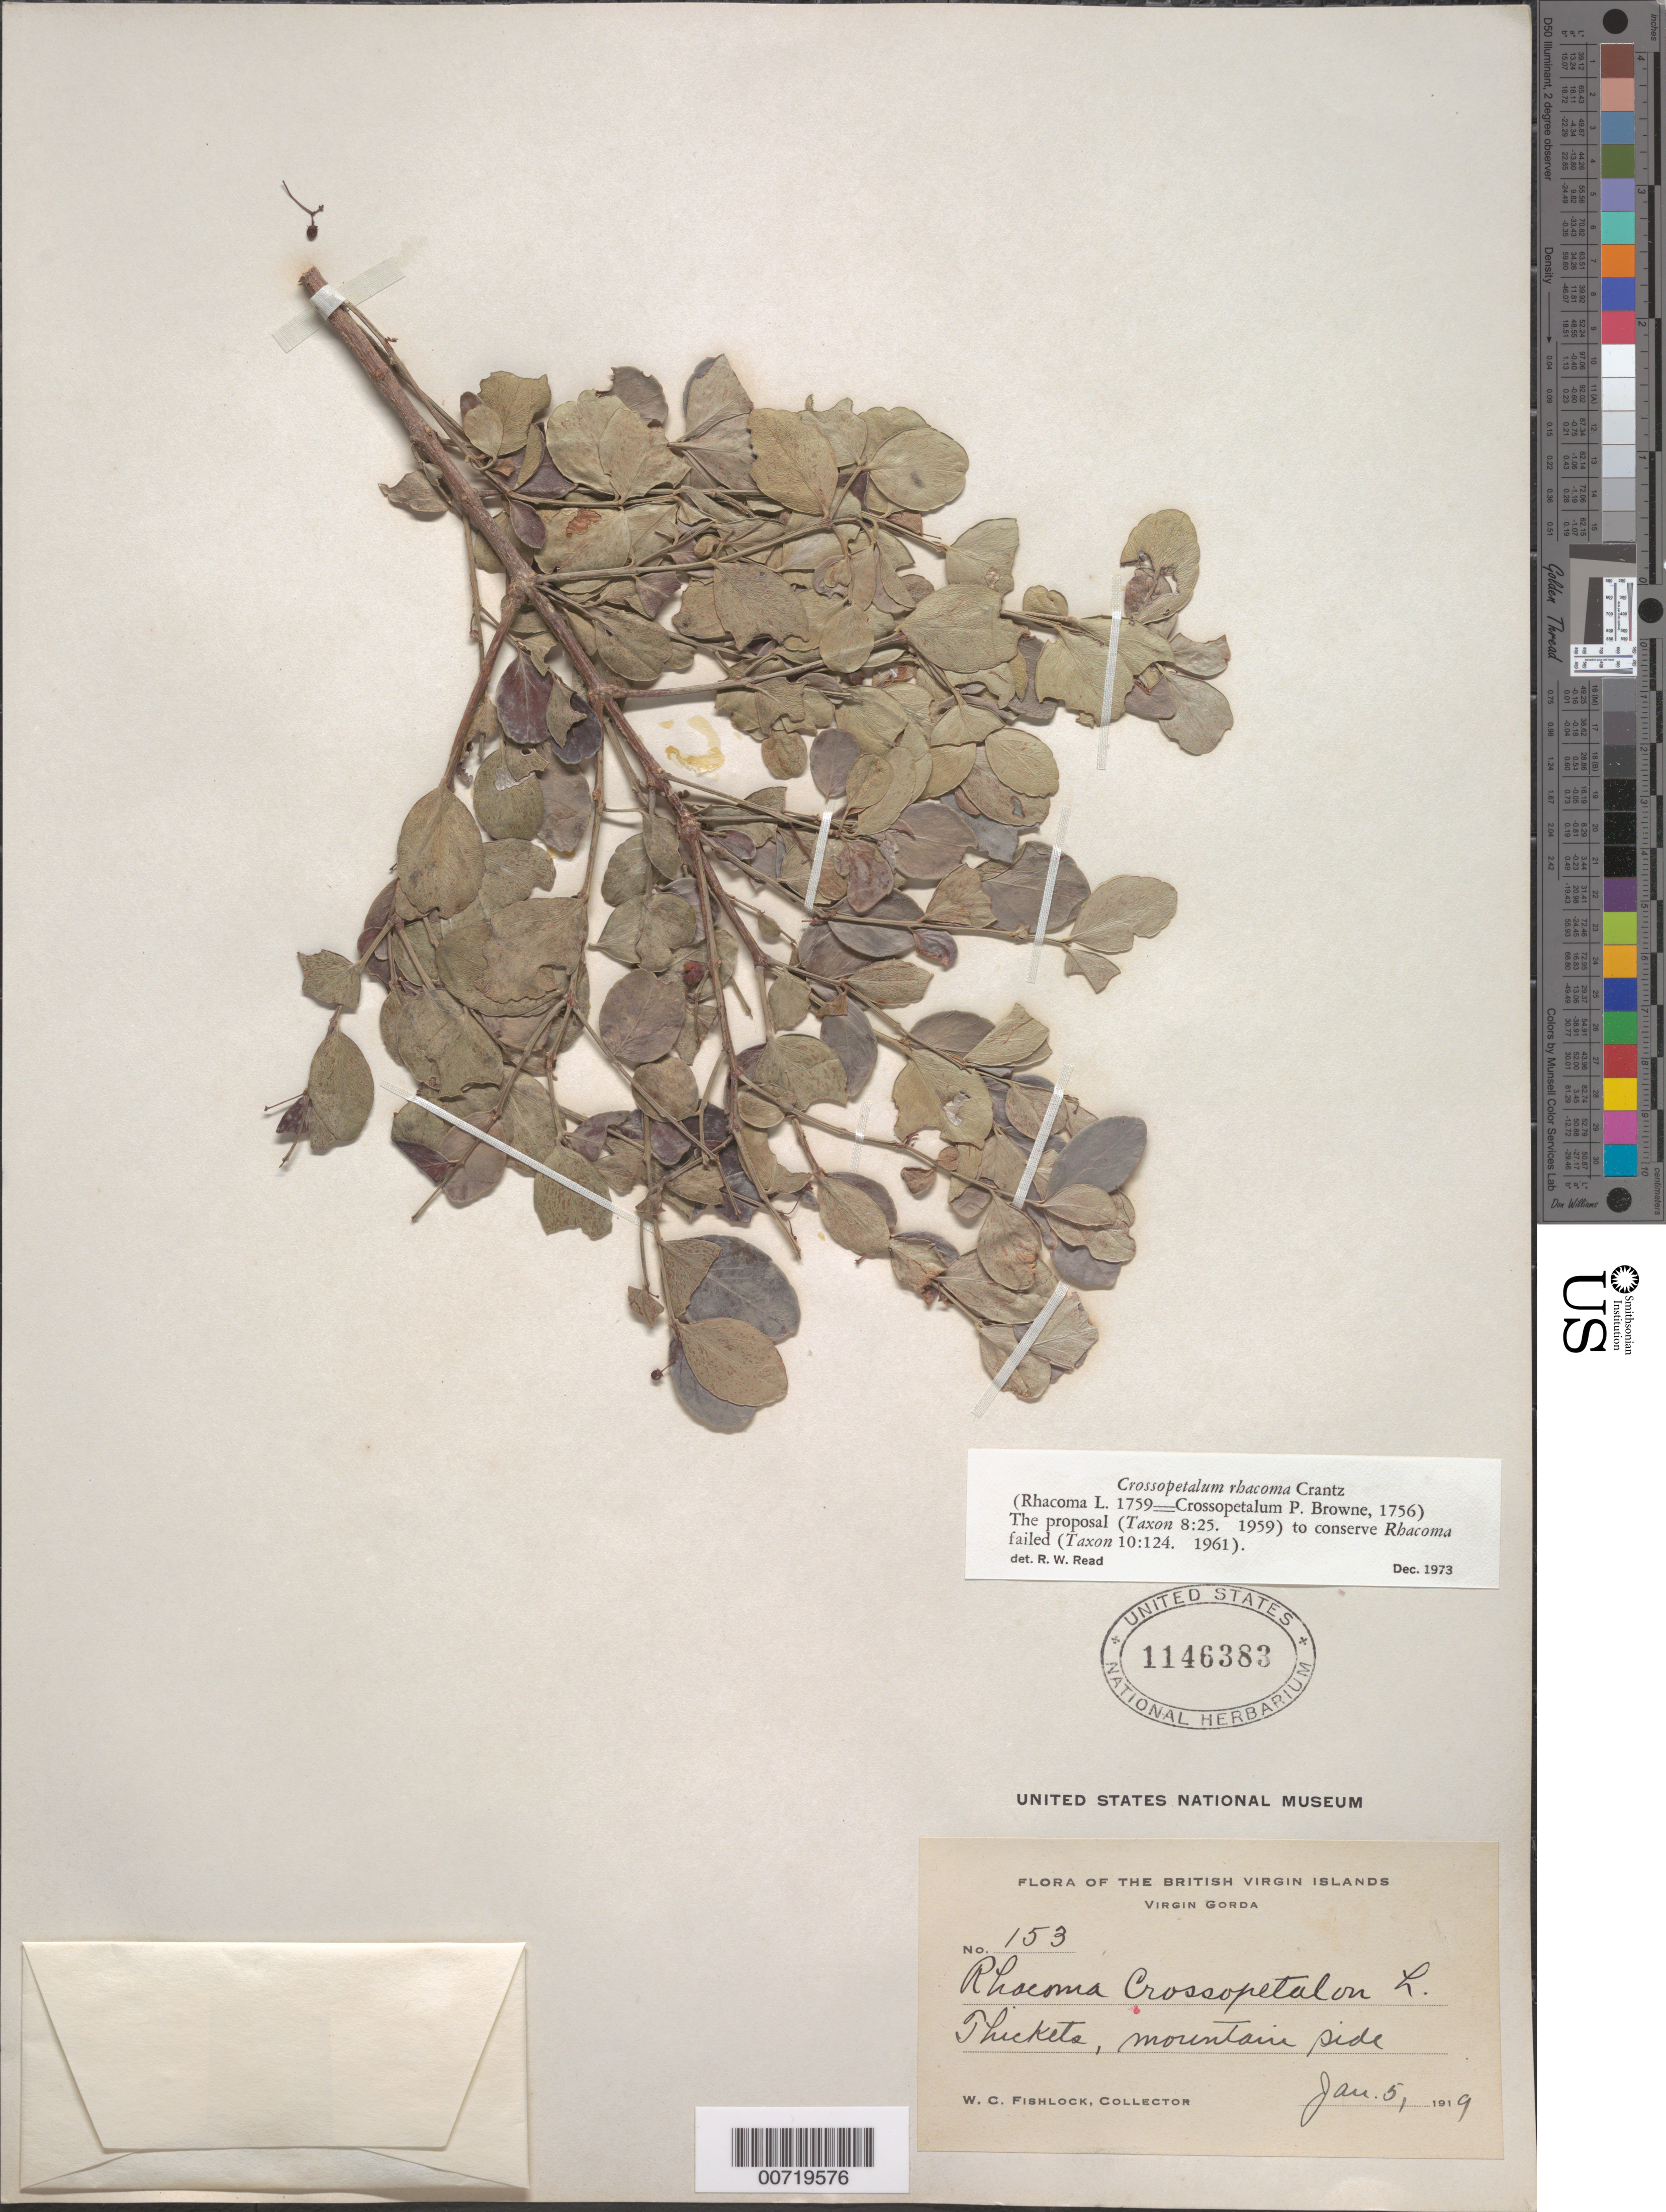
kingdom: Plantae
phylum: Tracheophyta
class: Magnoliopsida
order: Celastrales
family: Celastraceae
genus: Crossopetalum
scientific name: Crossopetalum rhacoma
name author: Crantz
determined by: Read, Robert W., (US), NMNH (UNITED STATES)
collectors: W. Fishlock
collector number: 153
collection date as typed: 05 Jan 1919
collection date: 1919-01-05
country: British Virgin Islands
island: Virgin Gorda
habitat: Thickets, mountain side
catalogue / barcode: US 1146383